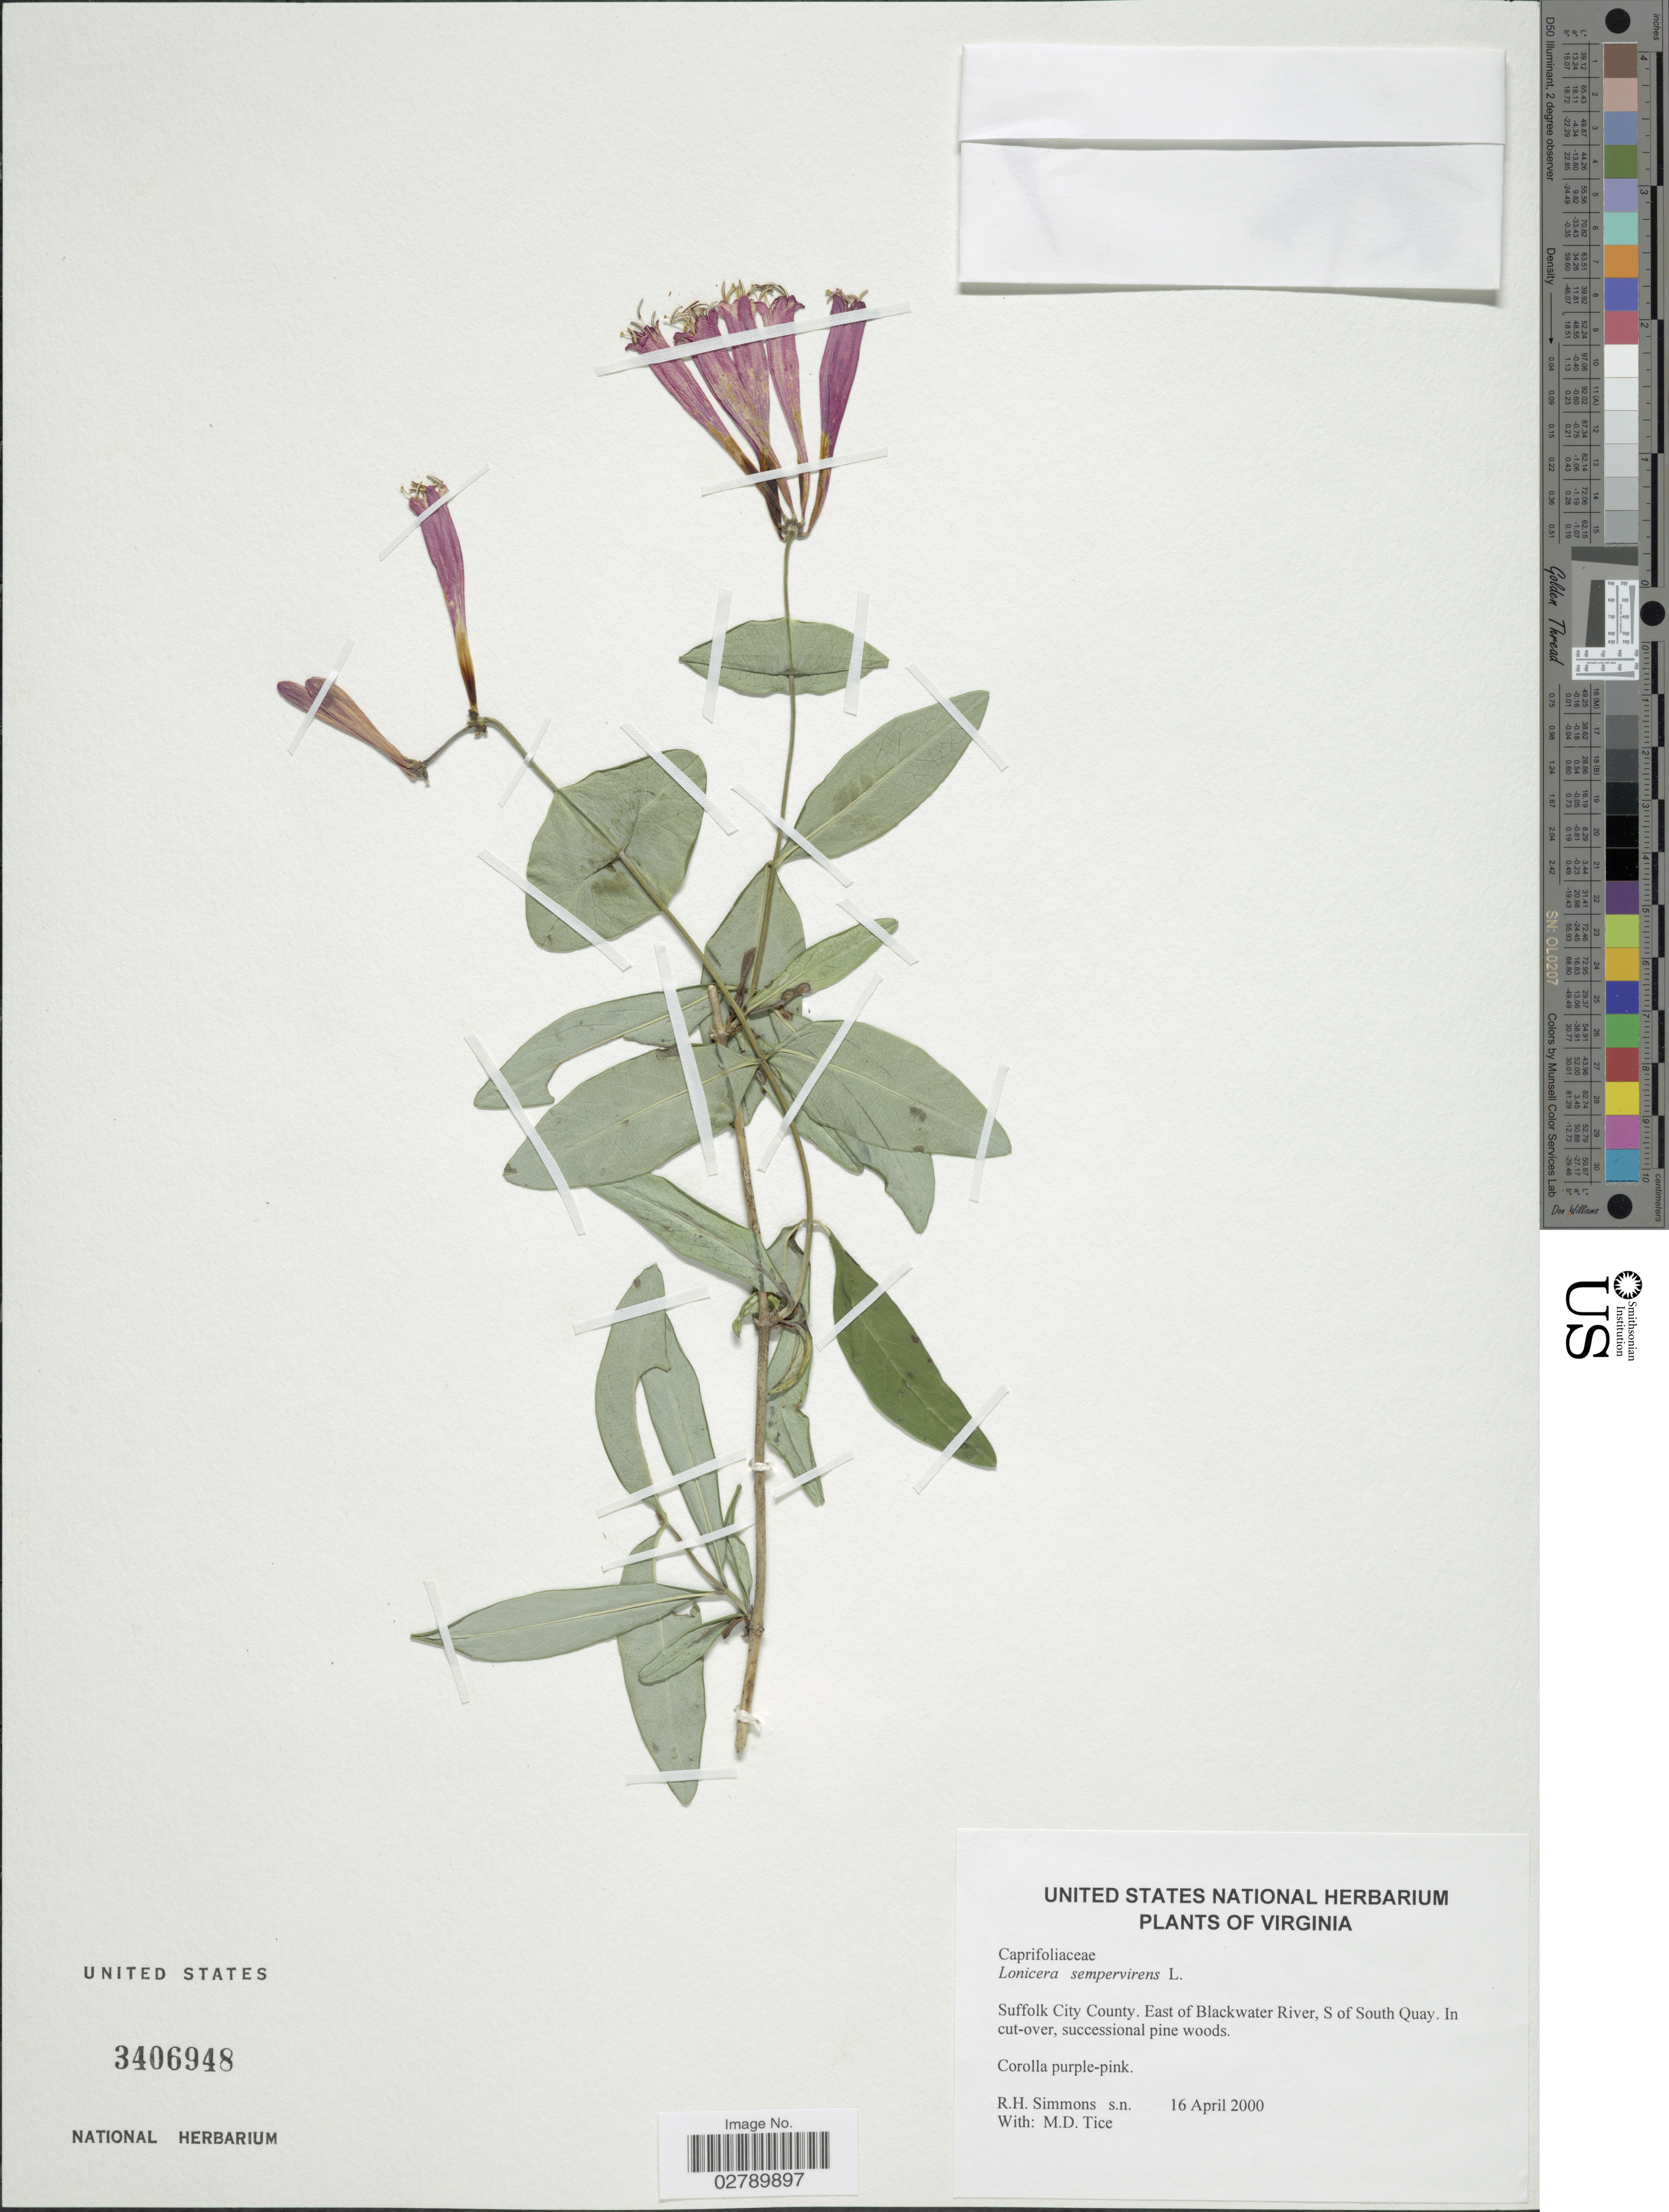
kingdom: Plantae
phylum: Tracheophyta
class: Magnoliopsida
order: Dipsacales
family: Caprifoliaceae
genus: Lonicera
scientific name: Lonicera sempervirens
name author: L.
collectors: R. H. Simmons & M. Tice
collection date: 2000-04-16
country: United States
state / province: Virginia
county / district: City of Suffolk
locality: Suffolk City County. East of Blackwater River, S of South Quay.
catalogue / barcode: US 3406948